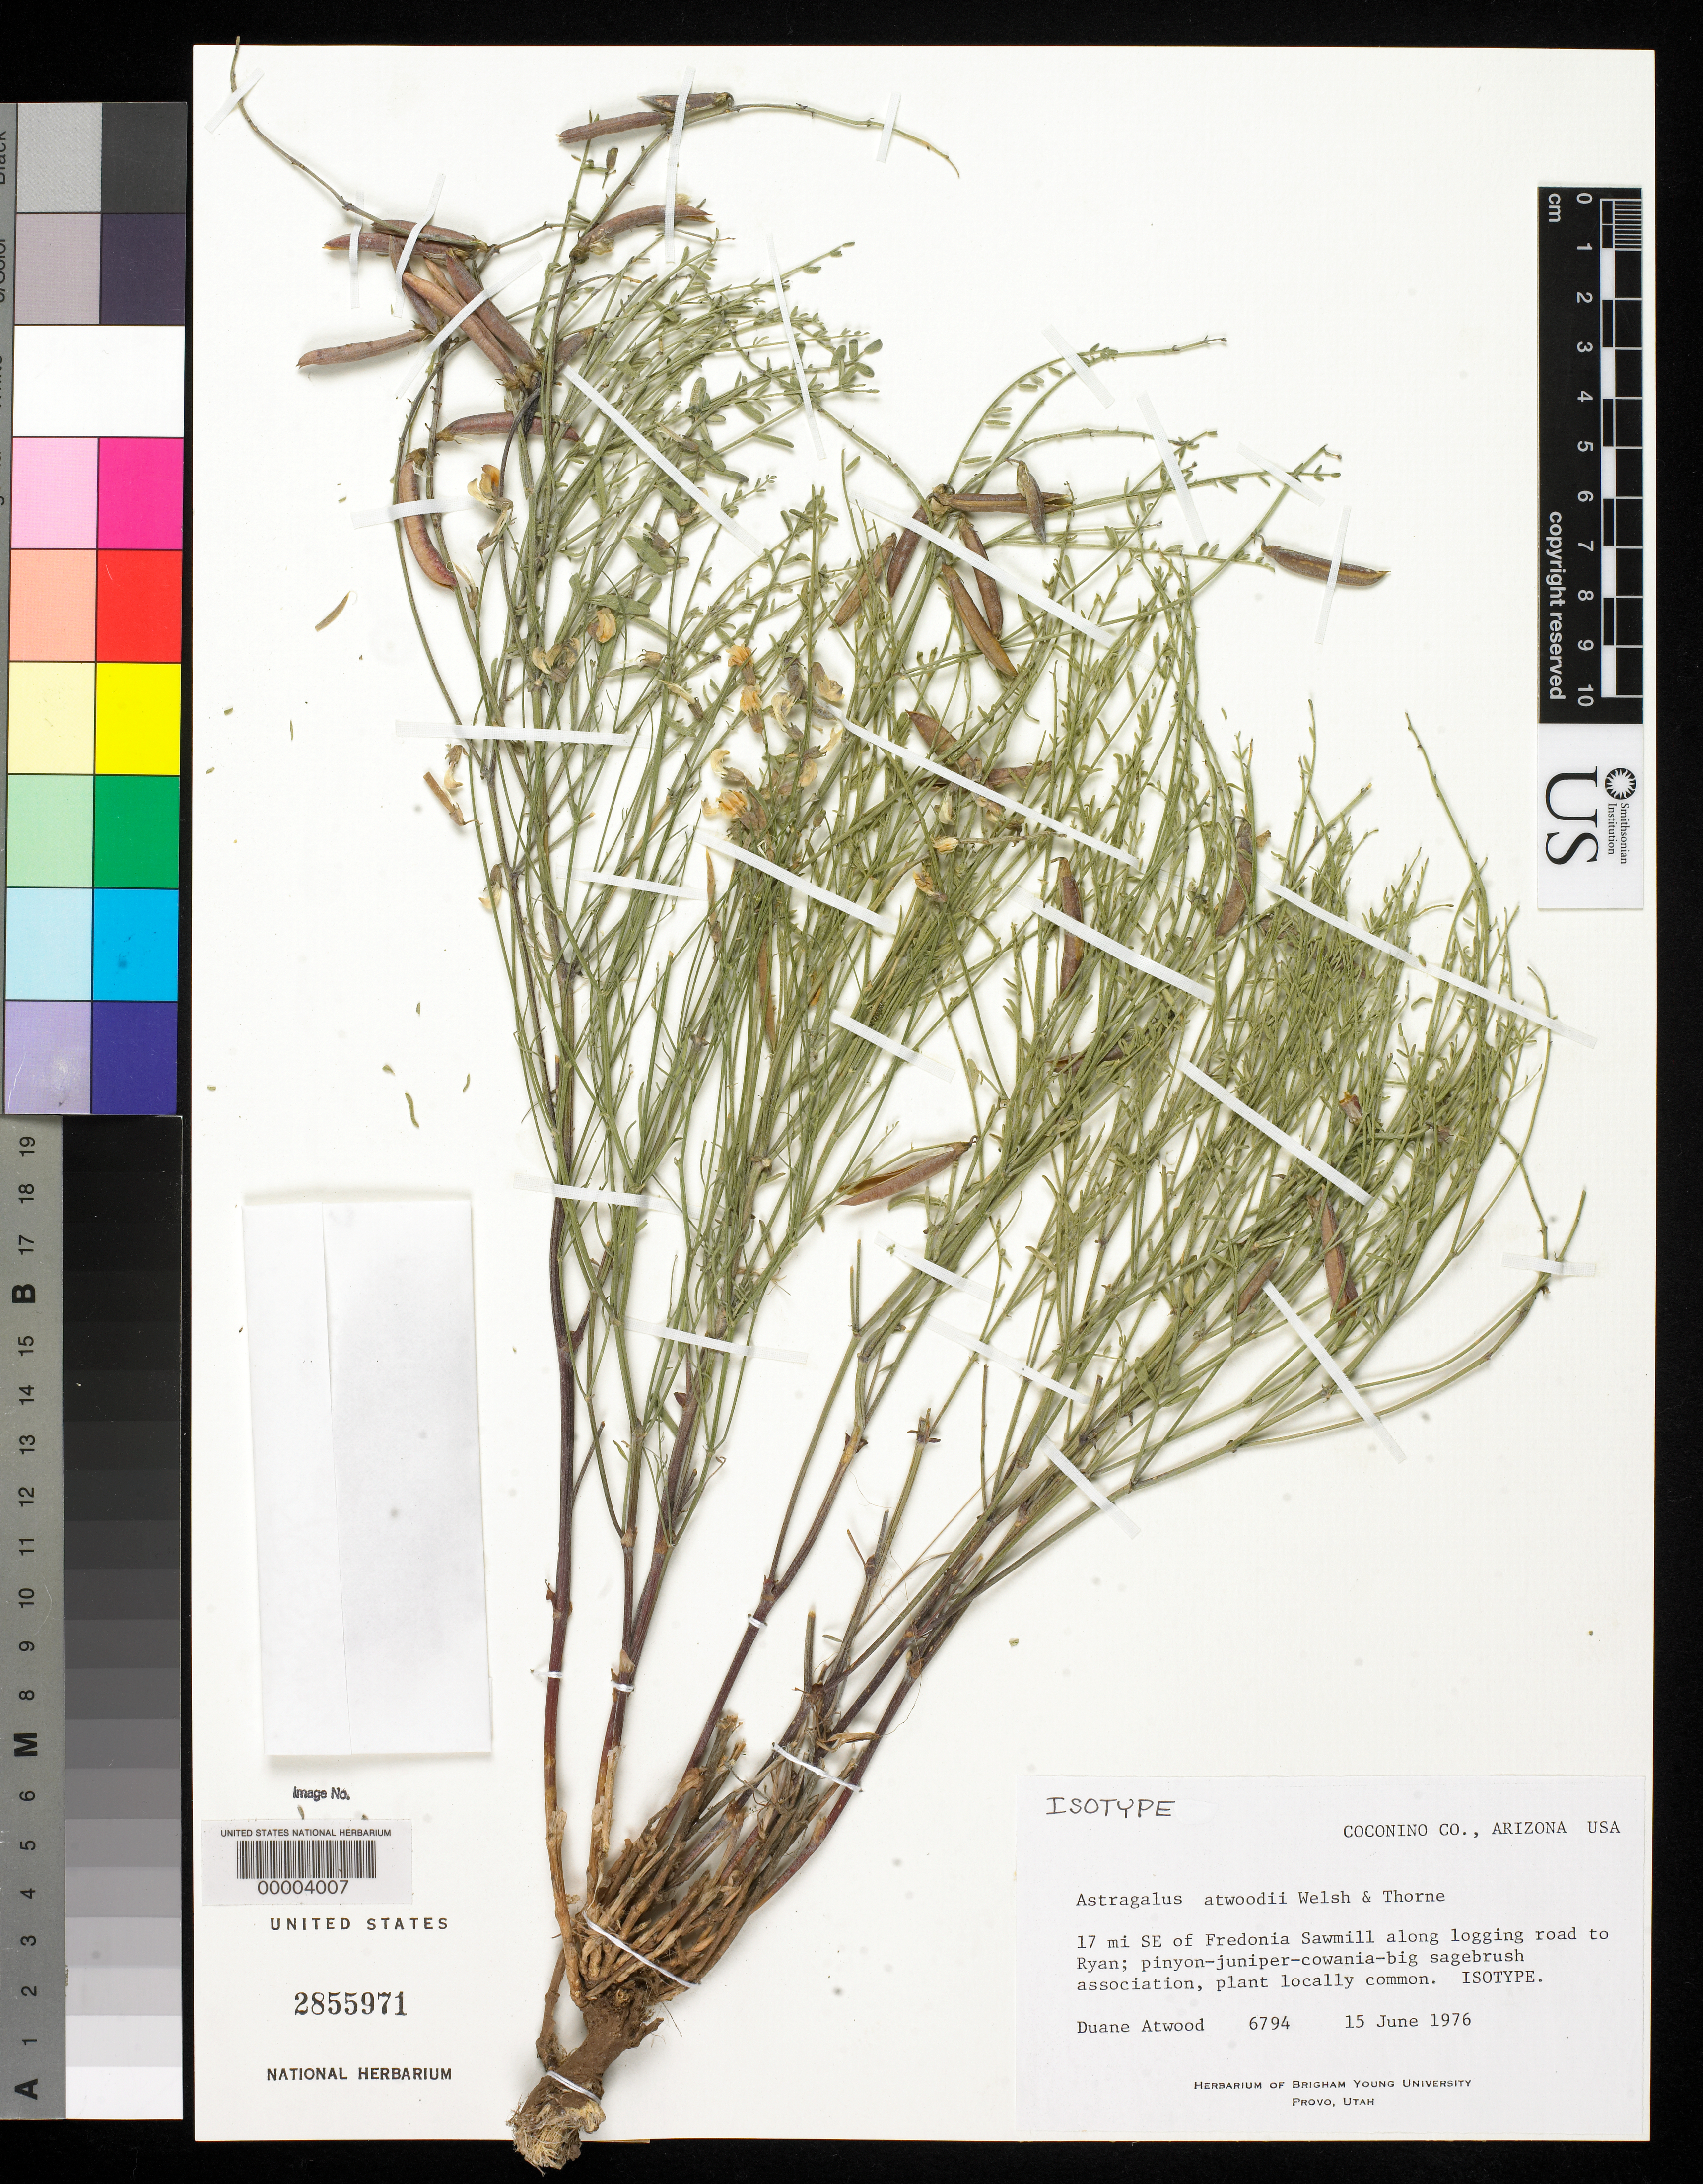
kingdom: Plantae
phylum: Tracheophyta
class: Magnoliopsida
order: Fabales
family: Fabaceae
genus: Astragalus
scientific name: Astragalus atwoodii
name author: S.L. Welsh & Thorne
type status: Isotype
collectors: N. Atwood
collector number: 6794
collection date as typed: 15 Jun 1976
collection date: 1976-06-15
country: United States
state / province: Arizona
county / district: Coconino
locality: SE of Fredonia sawmill along road to Ryan.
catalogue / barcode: US 2855971